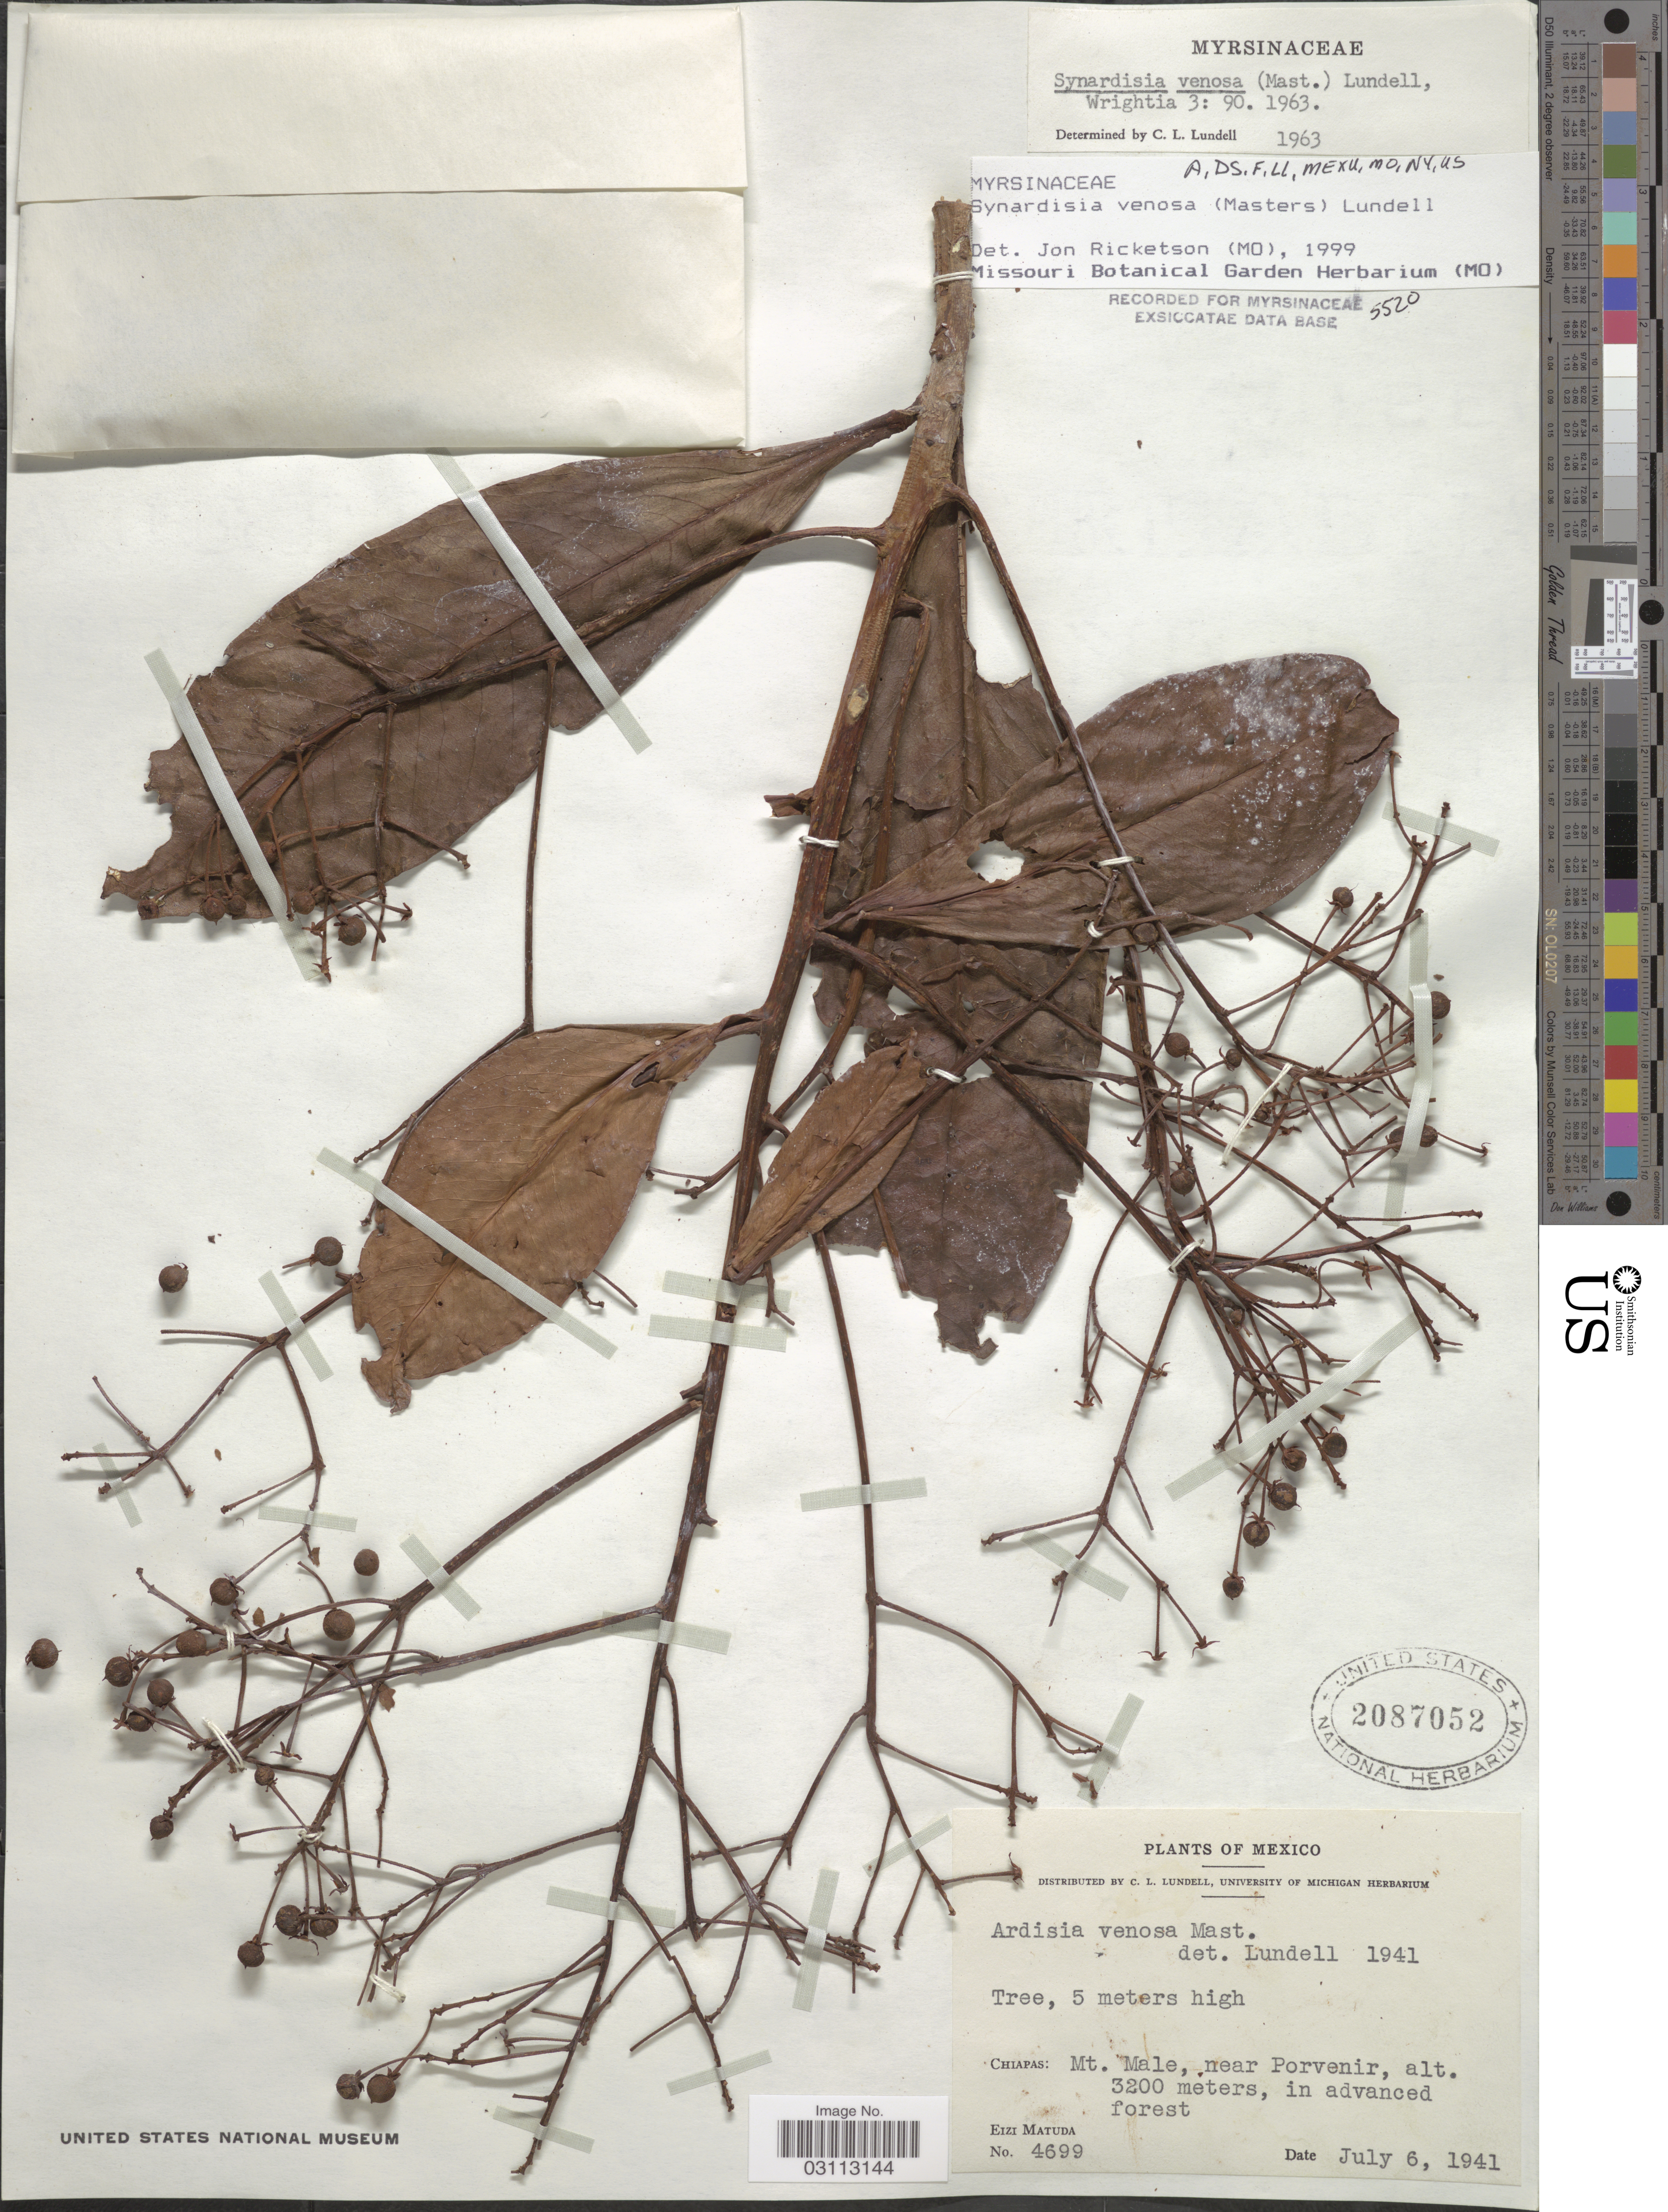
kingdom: Plantae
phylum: Tracheophyta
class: Magnoliopsida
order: Ericales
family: Primulaceae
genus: Synardisia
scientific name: Synardisia venosa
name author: (Mast.) Lundell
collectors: E. Matuda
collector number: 4699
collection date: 1941-07-06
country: Mexico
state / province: Chiapas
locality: Mt. Male, near Porvenir.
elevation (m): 3200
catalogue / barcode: US 2087052